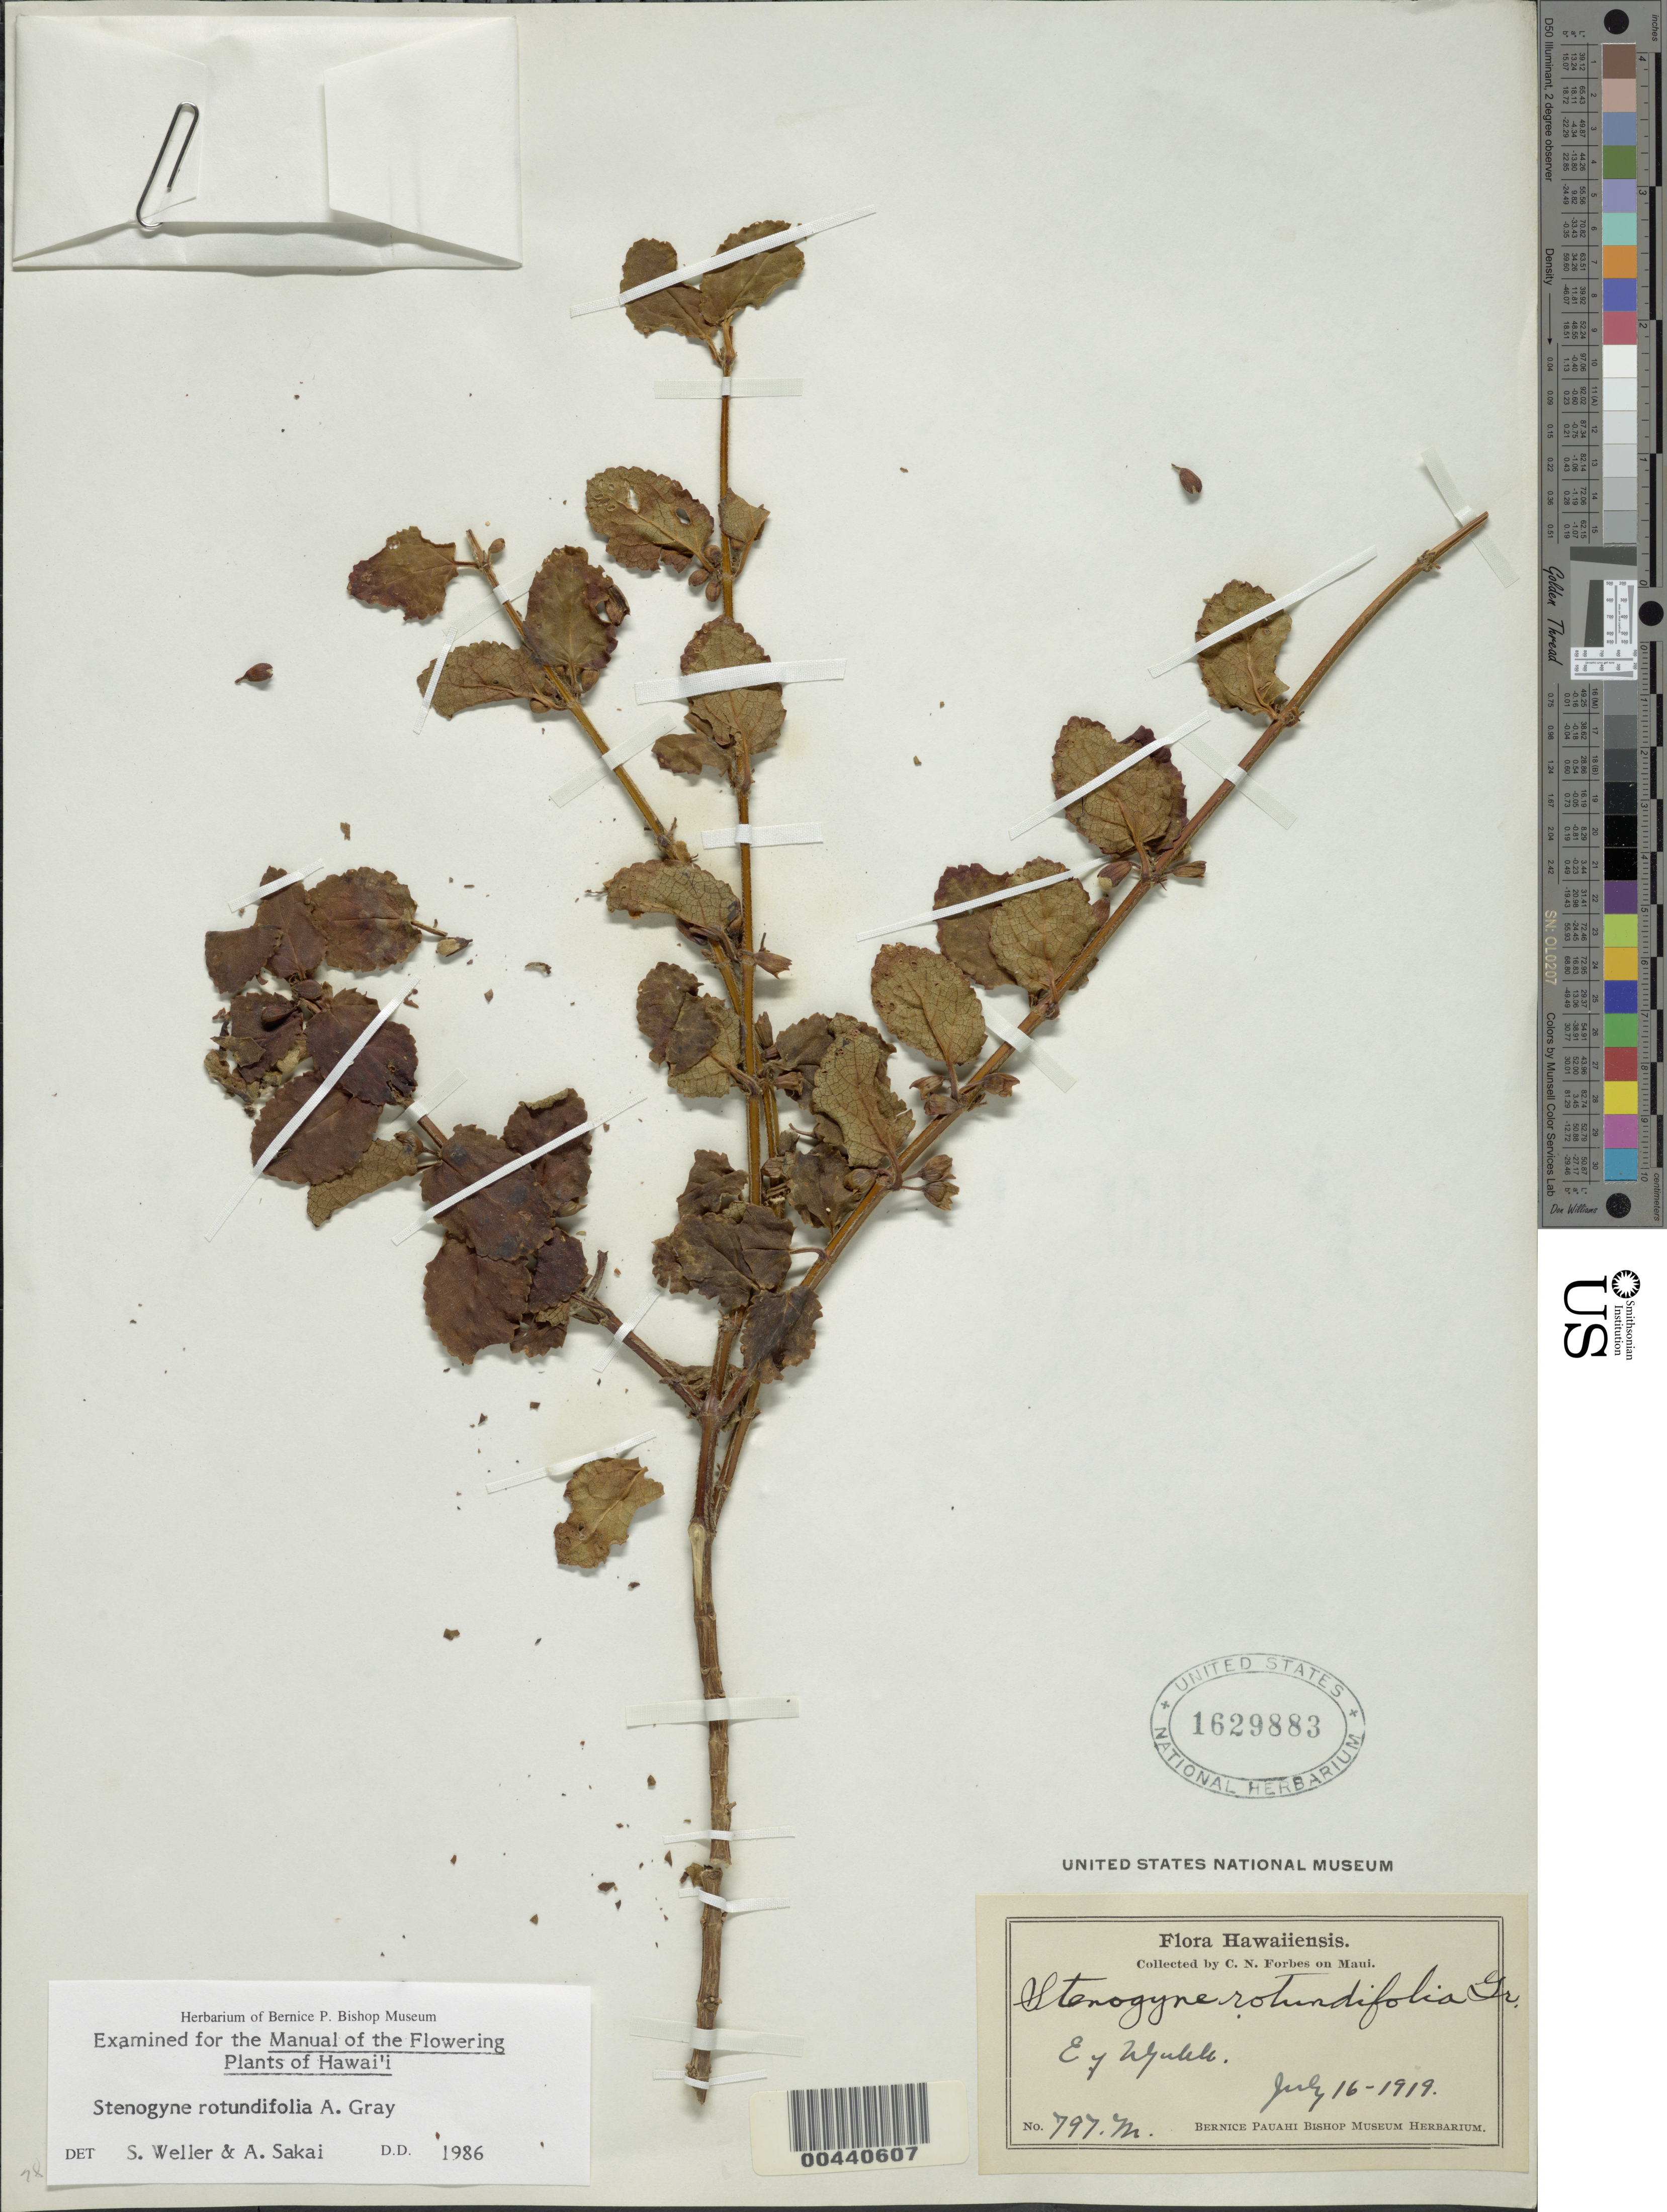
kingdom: Plantae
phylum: Tracheophyta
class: Magnoliopsida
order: Lamiales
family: Lamiaceae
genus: Stenogyne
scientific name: Stenogyne rotundifolia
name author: A. Gray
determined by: Weller, Stephen G., (UNITED STATES)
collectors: C. N. Forbes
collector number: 797.M.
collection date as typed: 16 Jul 1919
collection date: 1919-07-16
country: United States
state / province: Hawaii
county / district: Maui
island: Maui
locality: E of Ukulele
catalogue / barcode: US 1629883